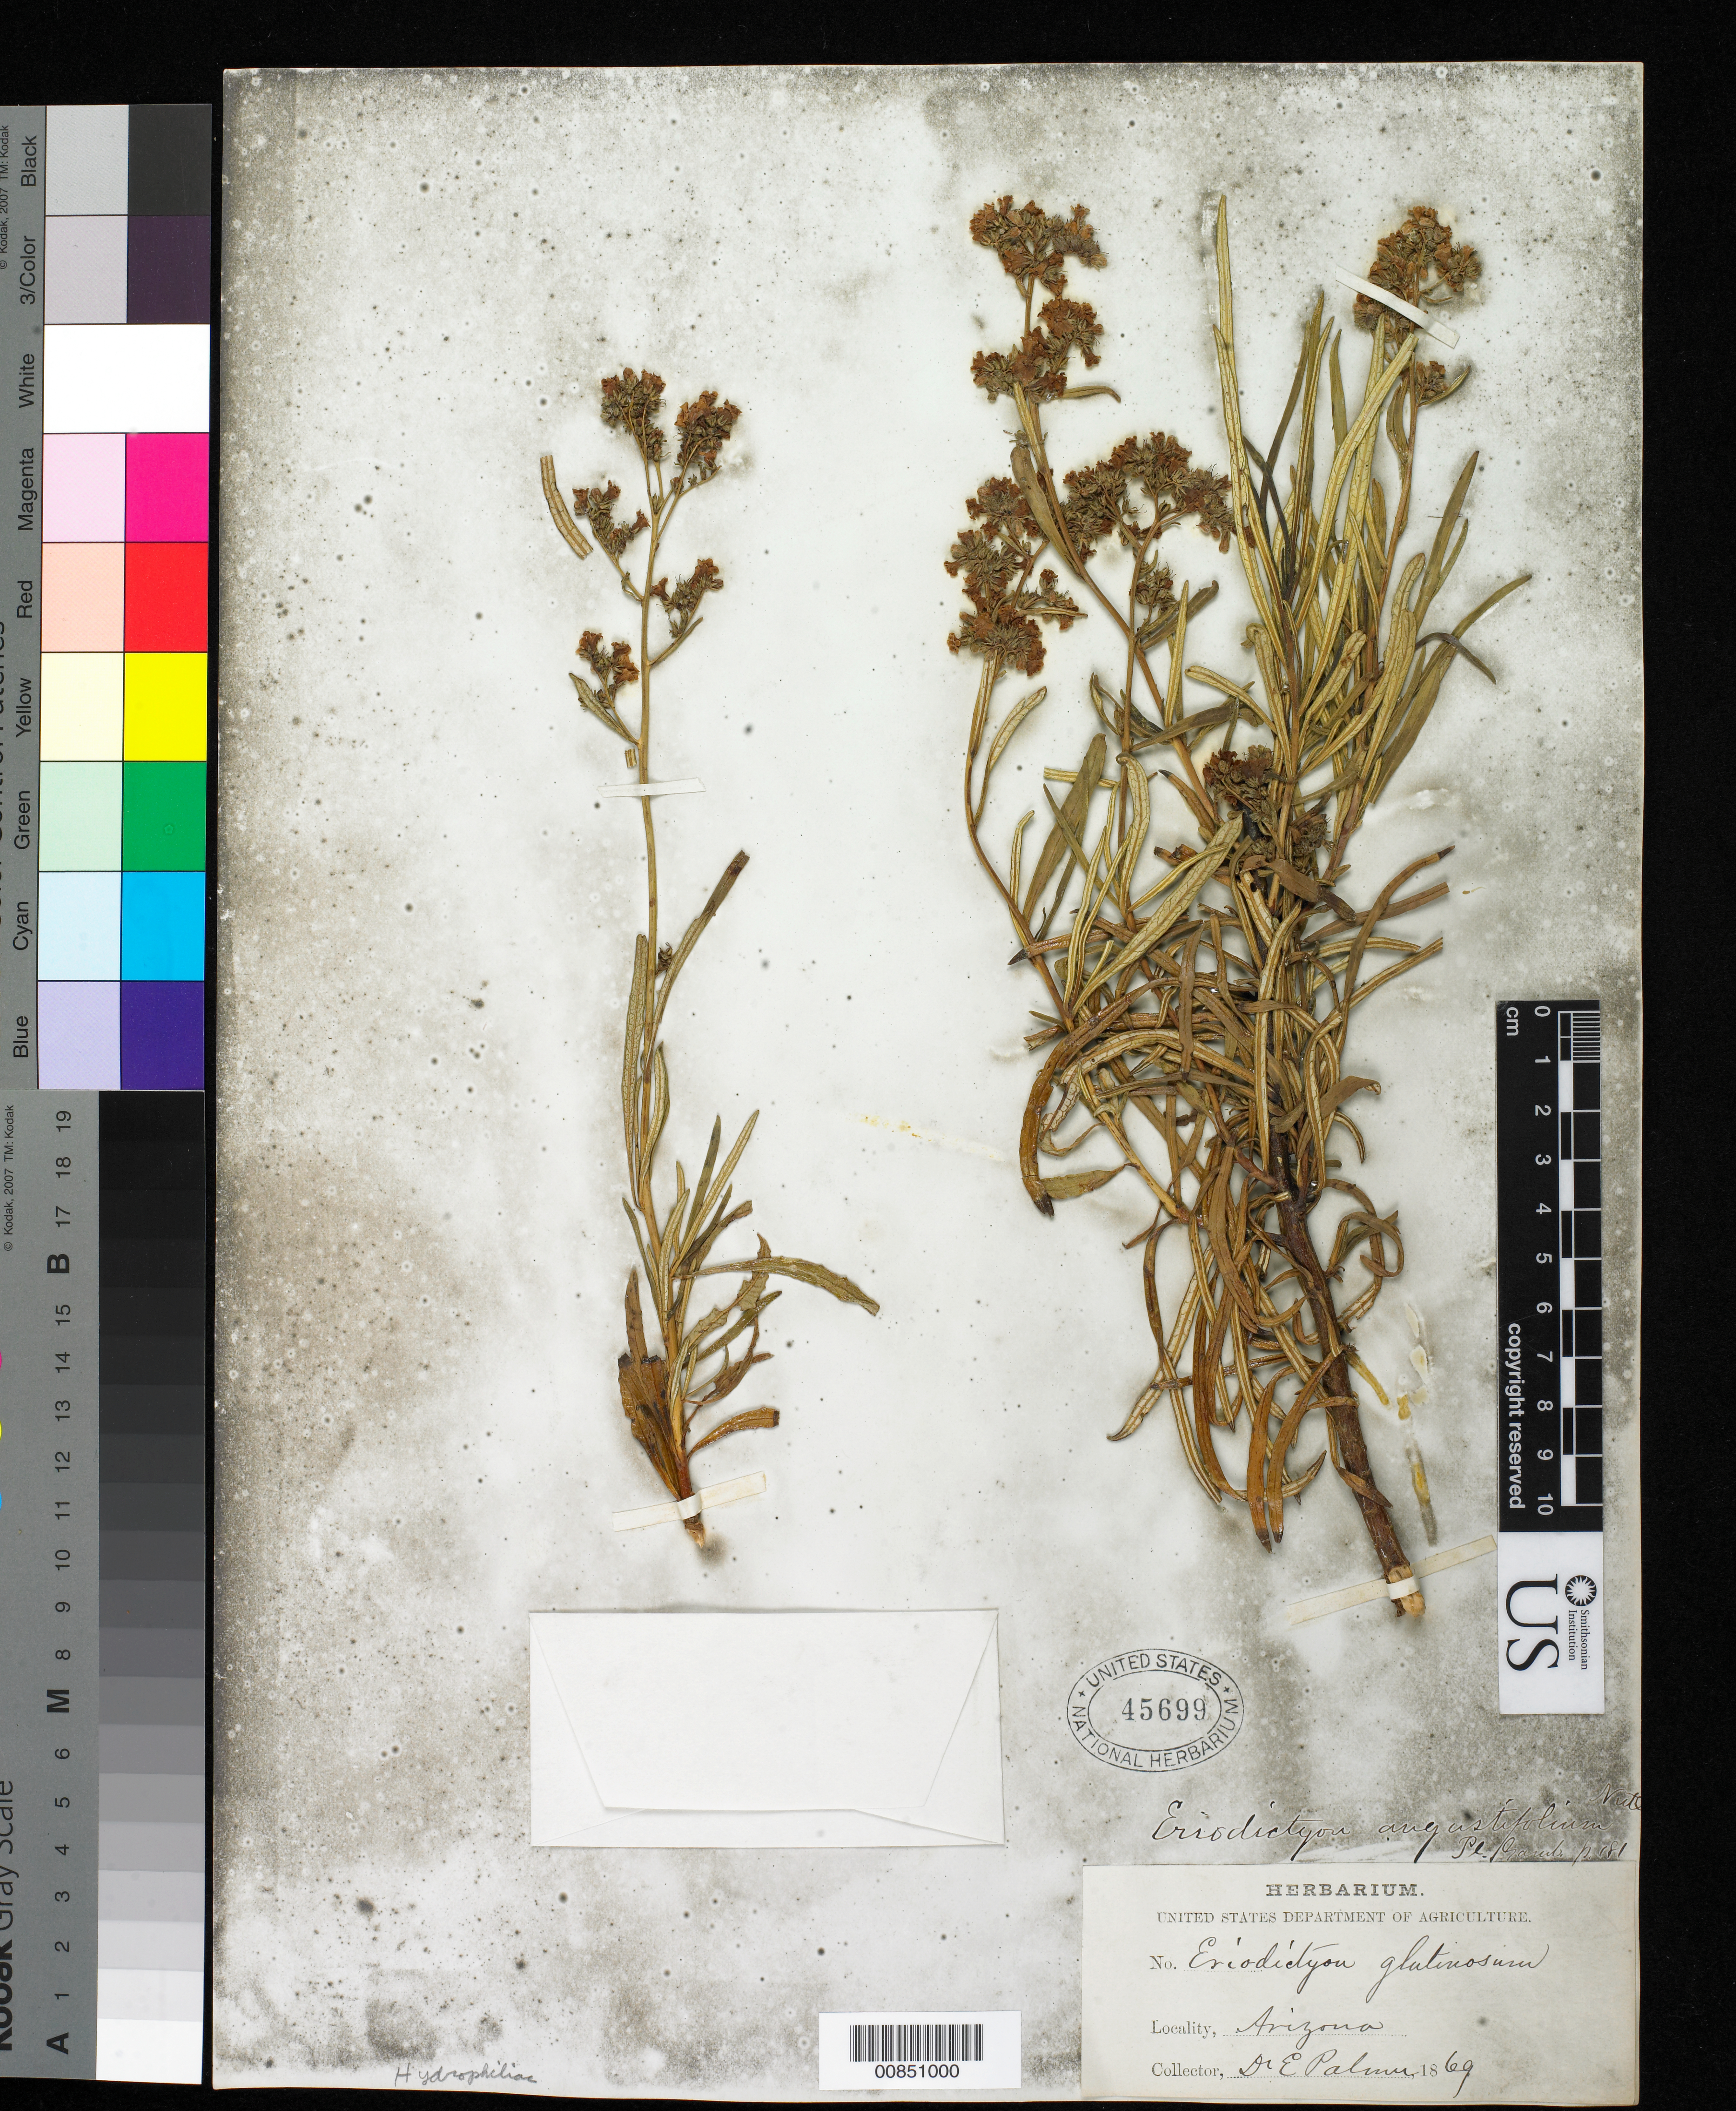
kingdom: Plantae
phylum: Tracheophyta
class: Magnoliopsida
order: Boraginales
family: Namaceae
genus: Eriodictyon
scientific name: Eriodictyon angustifolium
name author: Nutt.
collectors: E. Palmer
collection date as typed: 1869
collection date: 1869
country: United States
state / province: Arizona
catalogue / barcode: US 45699